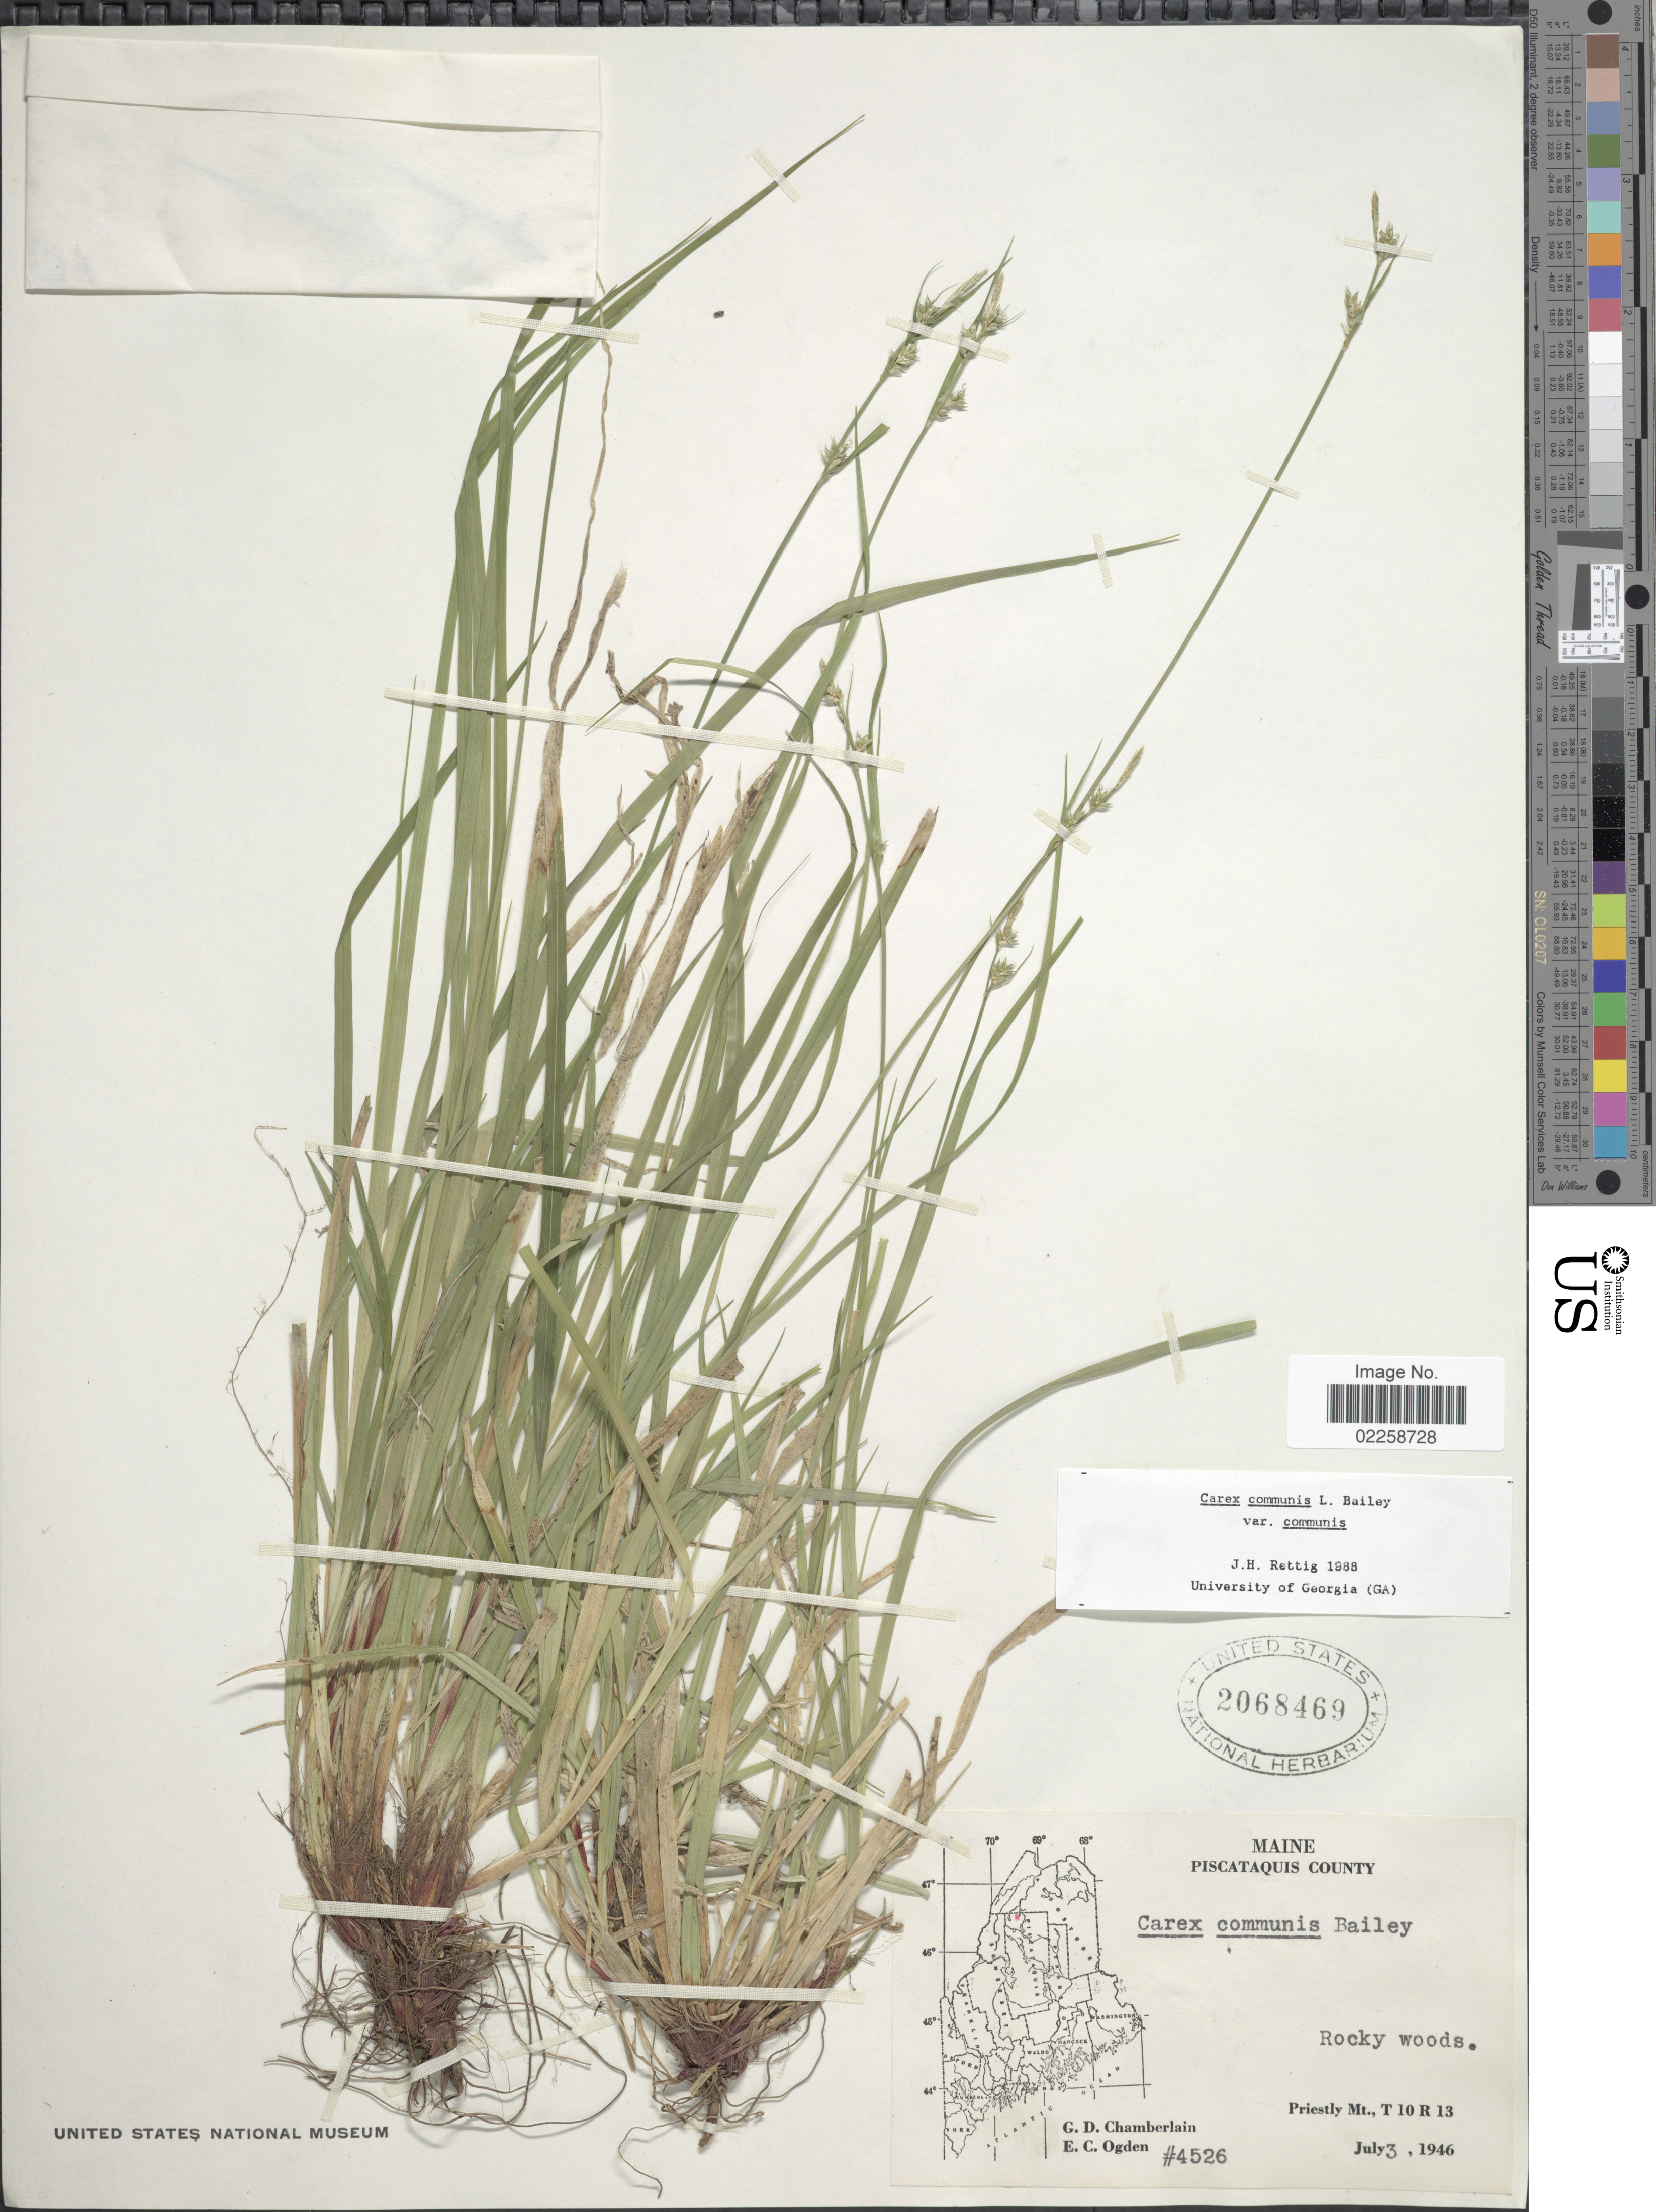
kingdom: Plantae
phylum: Tracheophyta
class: Liliopsida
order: Poales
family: Cyperaceae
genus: Carex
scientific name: Carex communis var. communis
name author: L.H. Bailey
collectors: G. D. Chamberlain & E. Ogden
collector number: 4526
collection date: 1946-07-03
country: United States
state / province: Maine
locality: Maine, Piscataquis County, Priestly Mt., T 10 R 13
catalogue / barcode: US 2068469